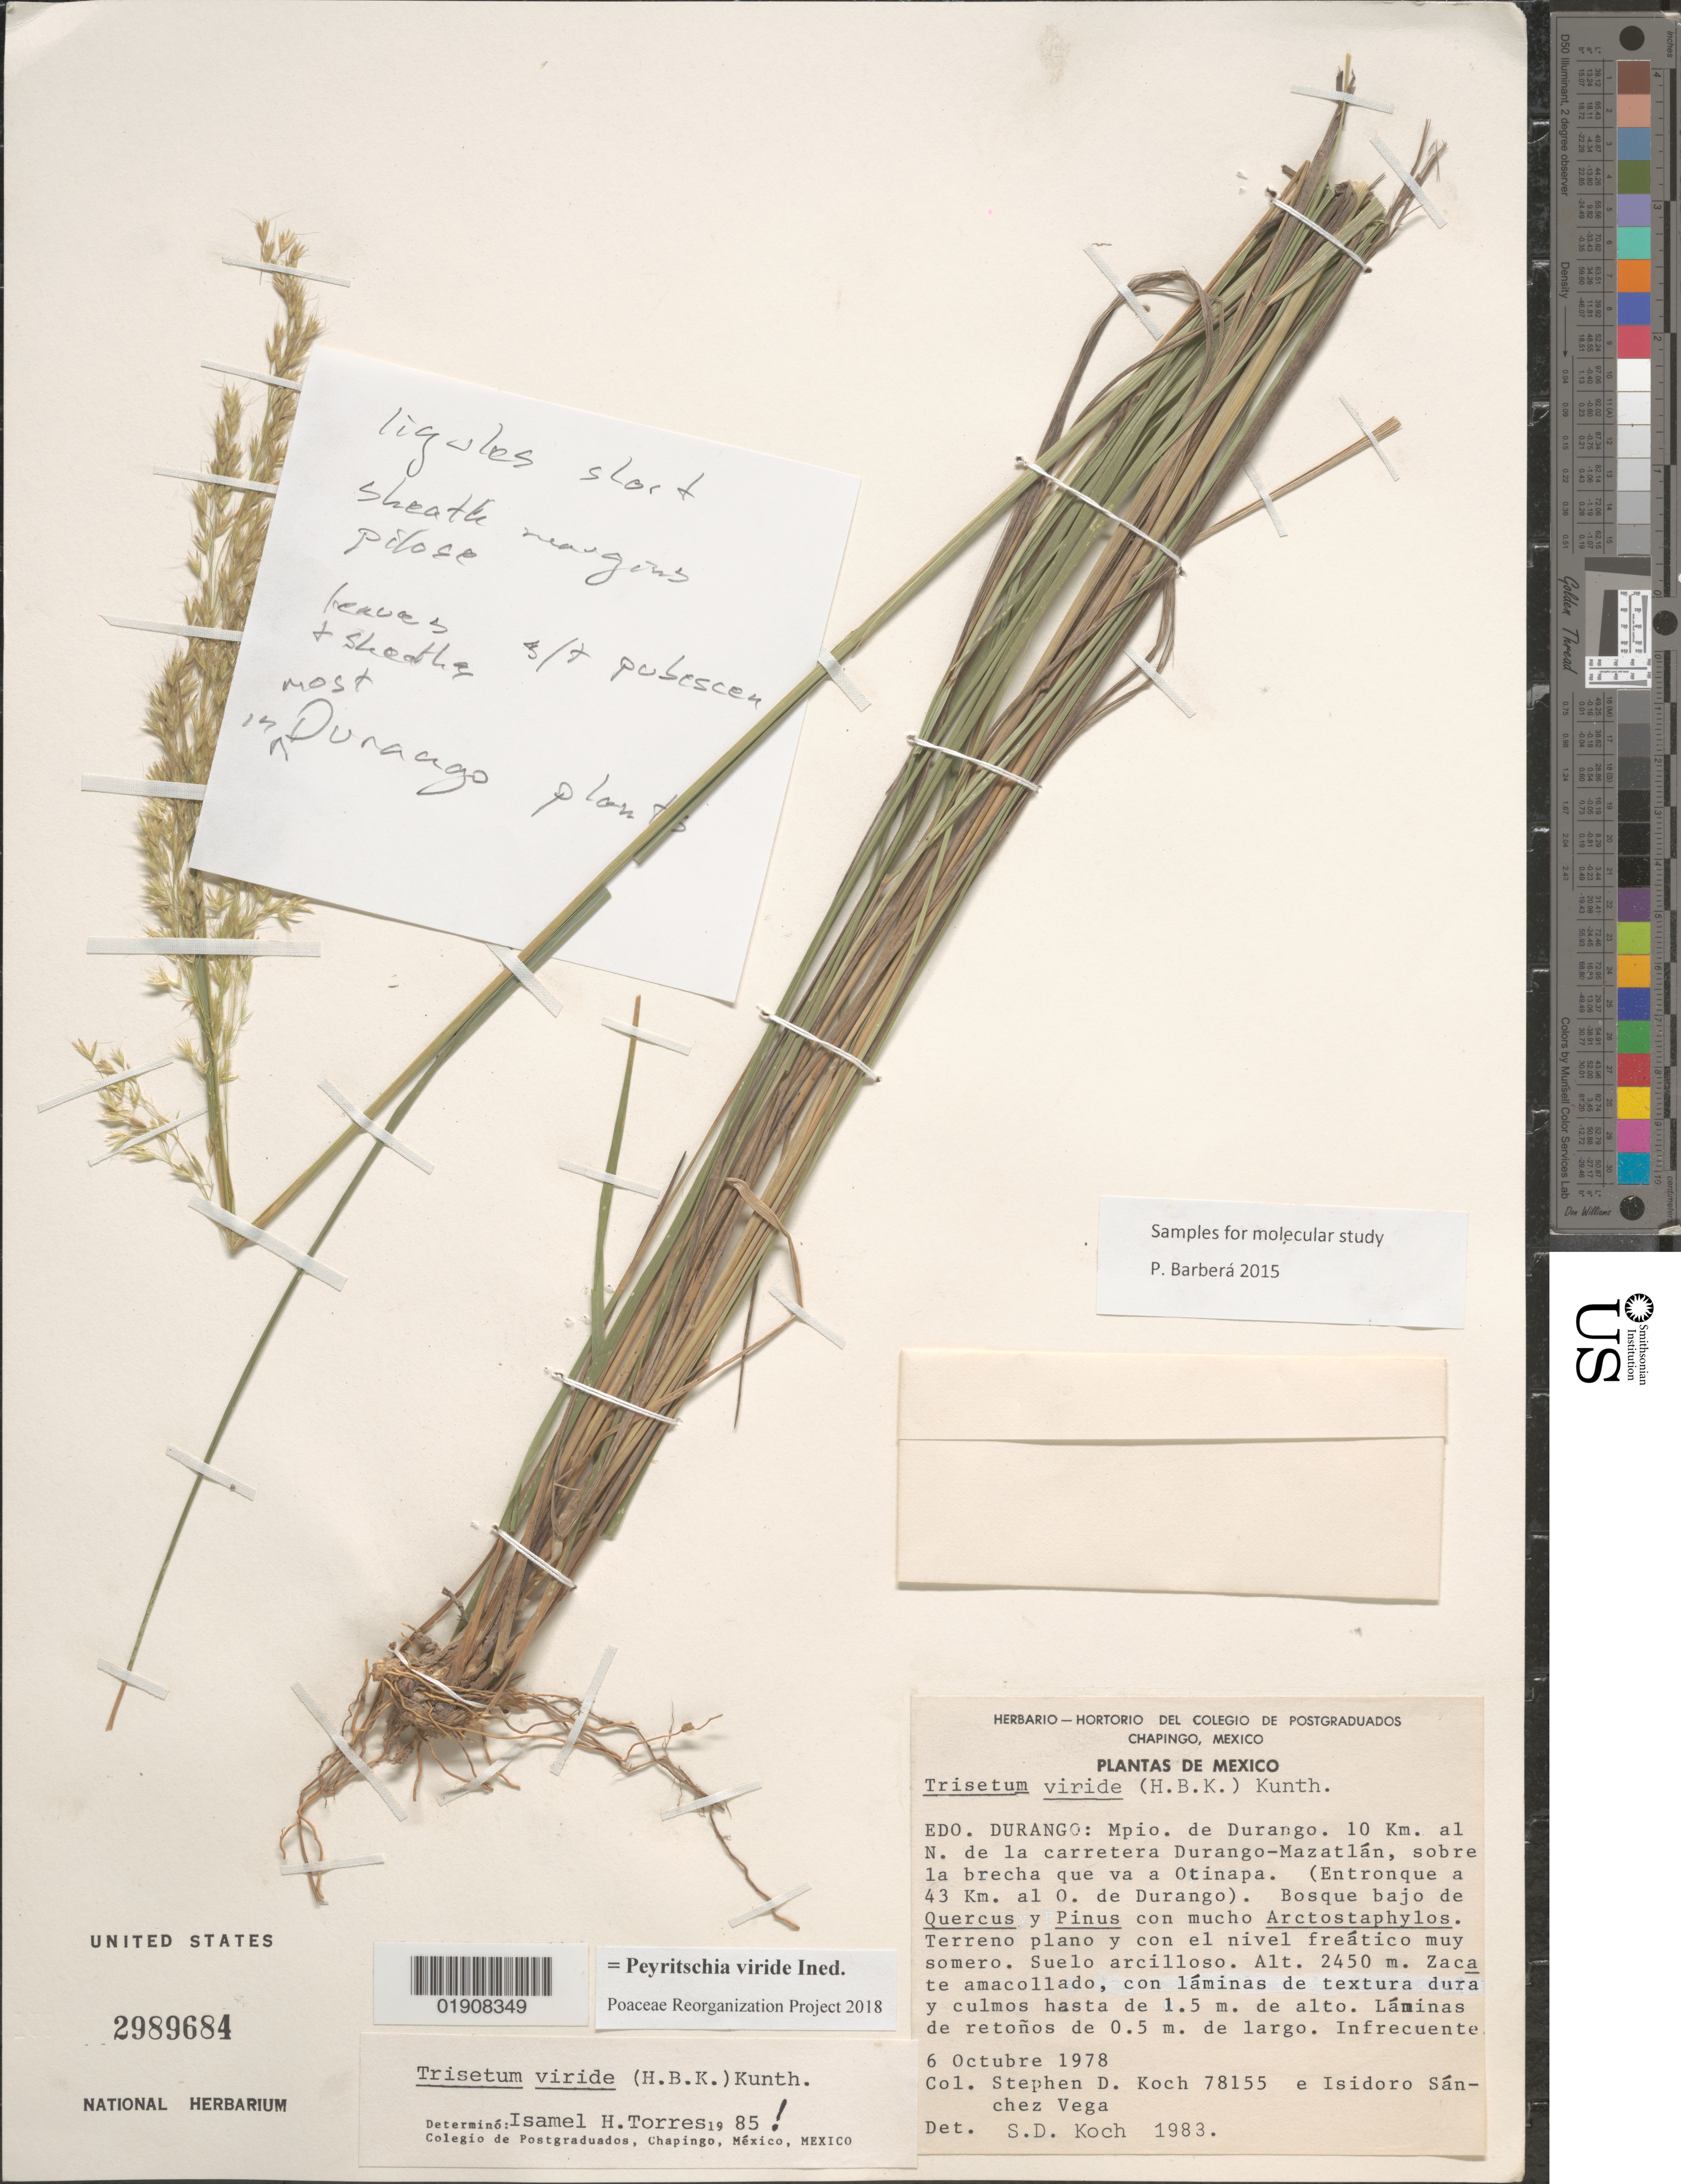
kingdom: Plantae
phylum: Tracheophyta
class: Liliopsida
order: Poales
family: Poaceae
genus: Peyritschia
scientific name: Peyritschia viride, ined. 2020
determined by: Poaceae Reorganization Project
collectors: S. D. Koch & I. Sánchez-Vega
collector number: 78155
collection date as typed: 6 Oct 1978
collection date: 1978-10-06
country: Mexico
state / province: Durango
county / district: Durango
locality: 10 Km. al N. de la carretera Durango-Mazatlan, sobre la brecha que va a Otinapa. (Entronque a 43 Km. al O. de Durango).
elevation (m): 2450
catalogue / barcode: US 2989684